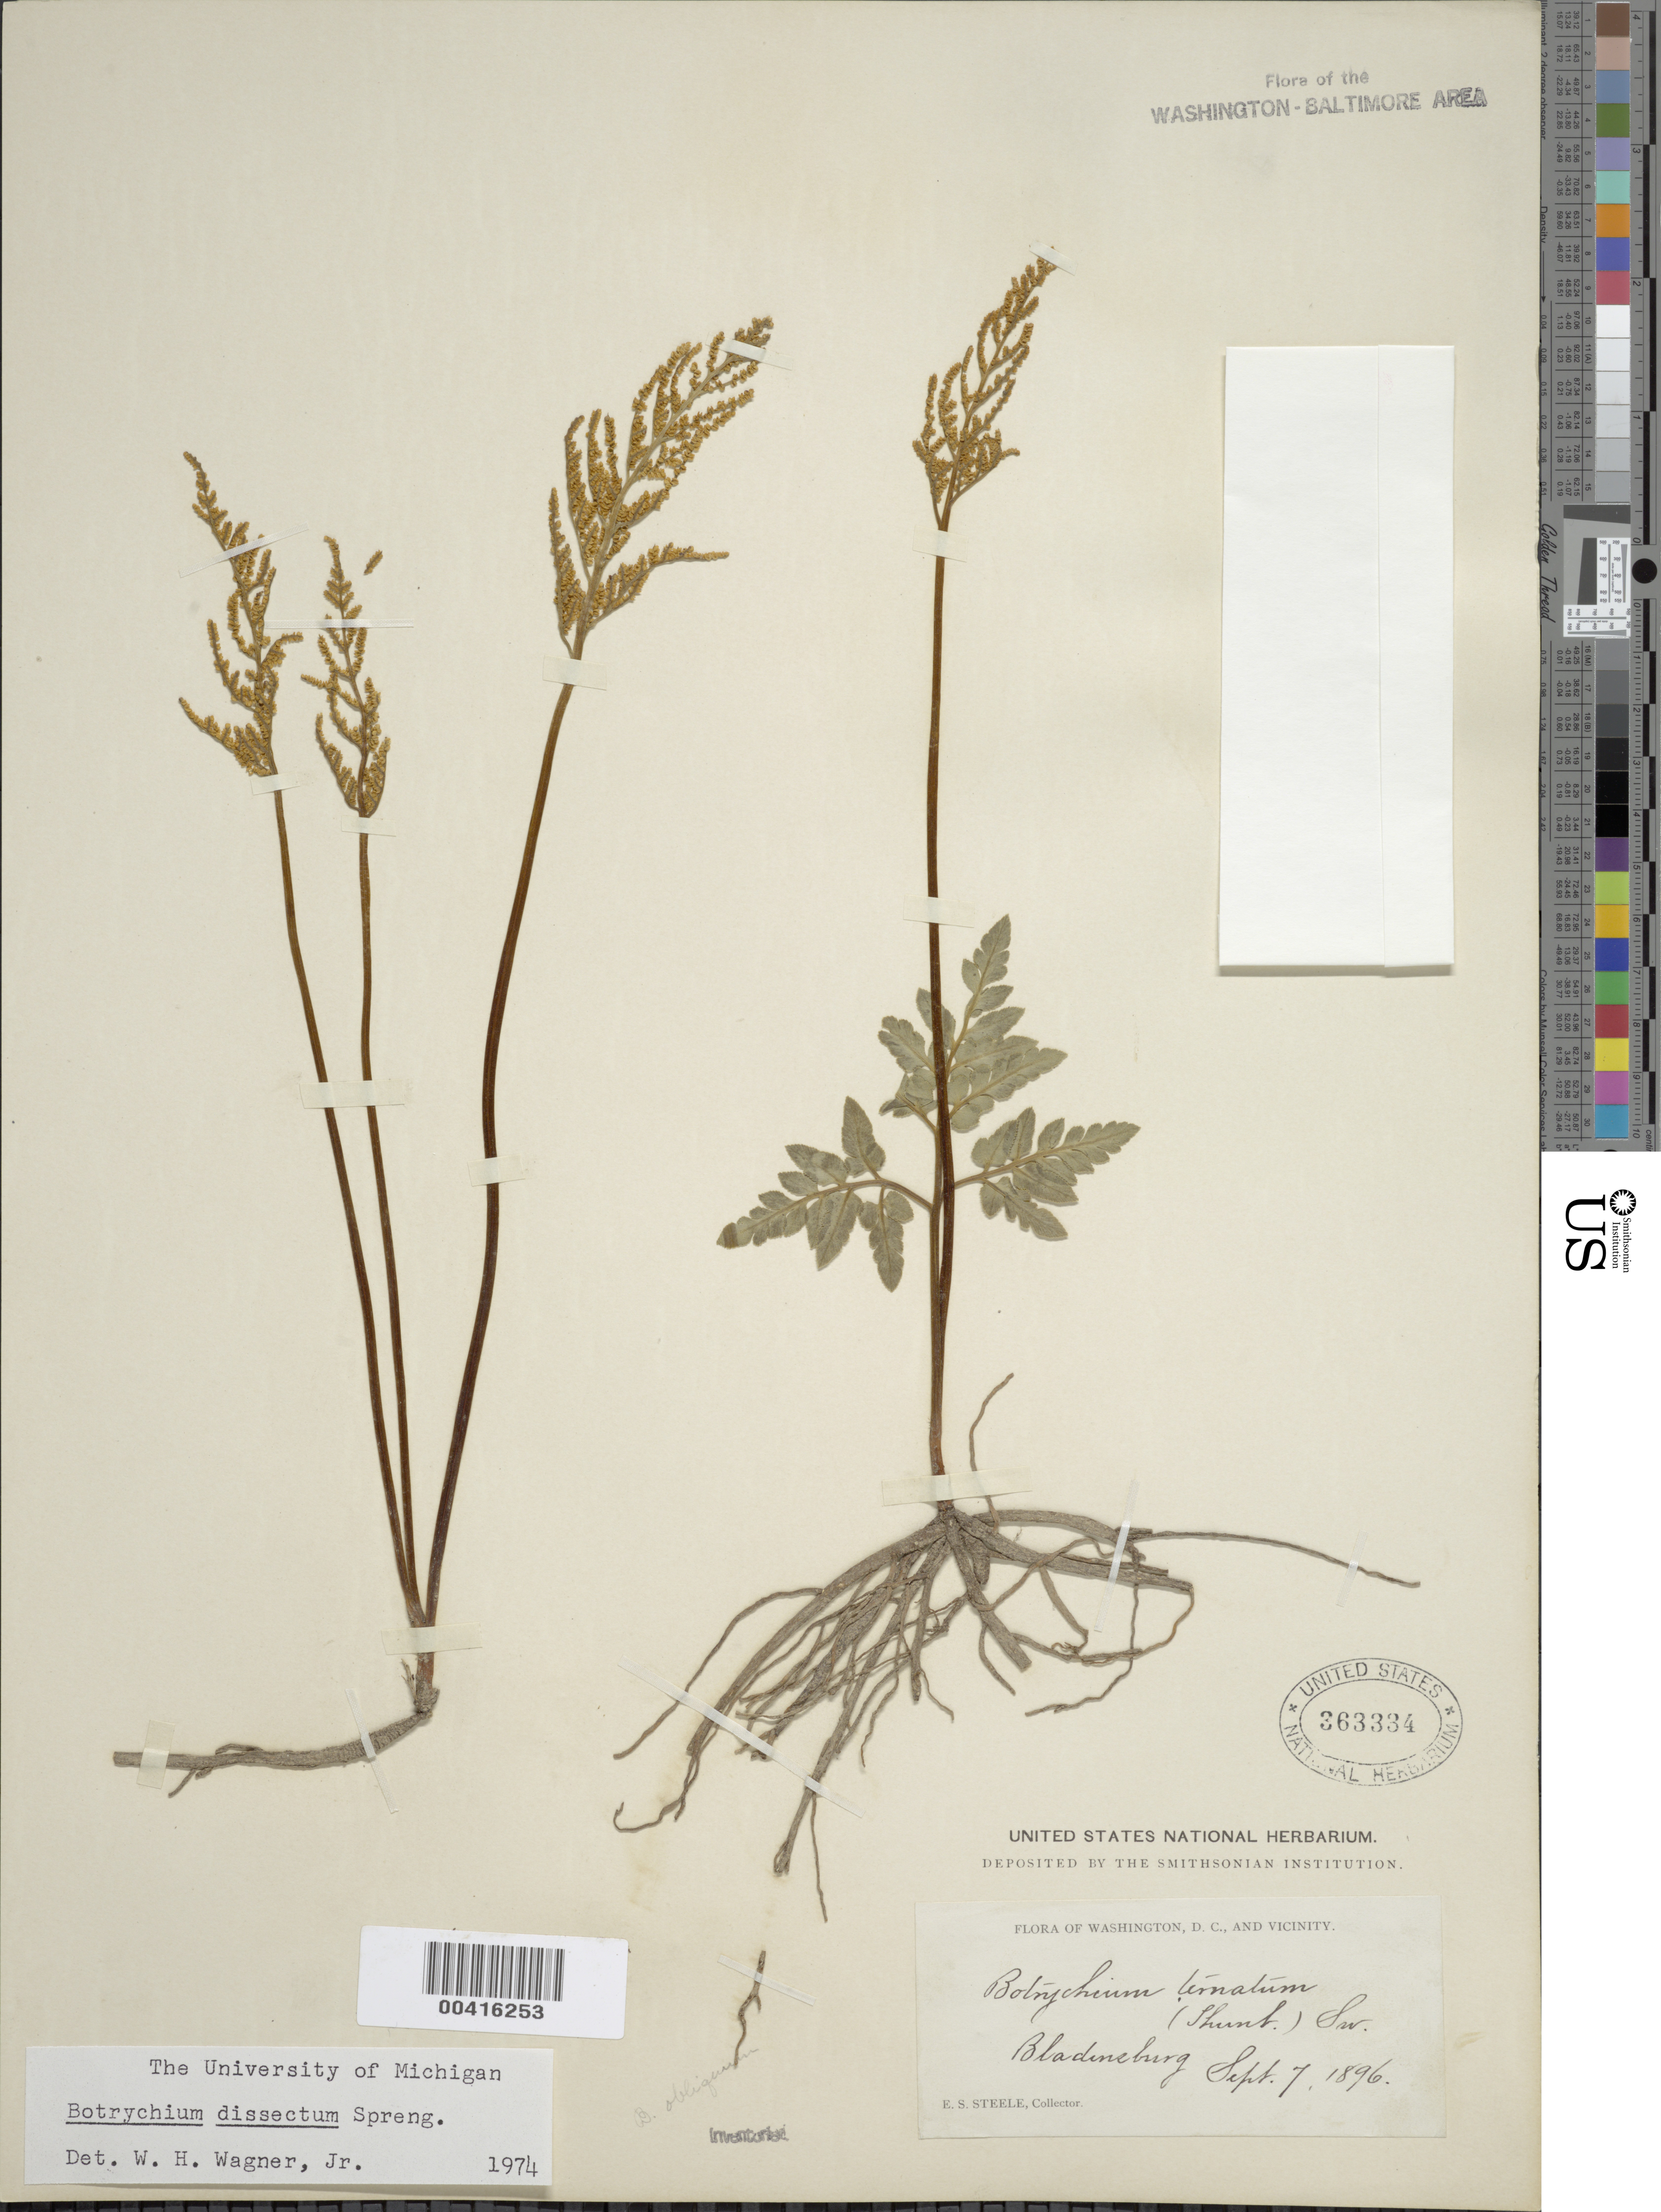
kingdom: Plantae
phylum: Tracheophyta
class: Polypodiopsida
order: Ophioglossales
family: Ophioglossaceae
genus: Botrychium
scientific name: Botrychium dissectum var. obliquum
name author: Clute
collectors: E. Steele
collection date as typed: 07 Sep 1896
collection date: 1896-09-07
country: United States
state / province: Maryland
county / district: Prince George's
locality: Bladensburg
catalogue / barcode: US 363334